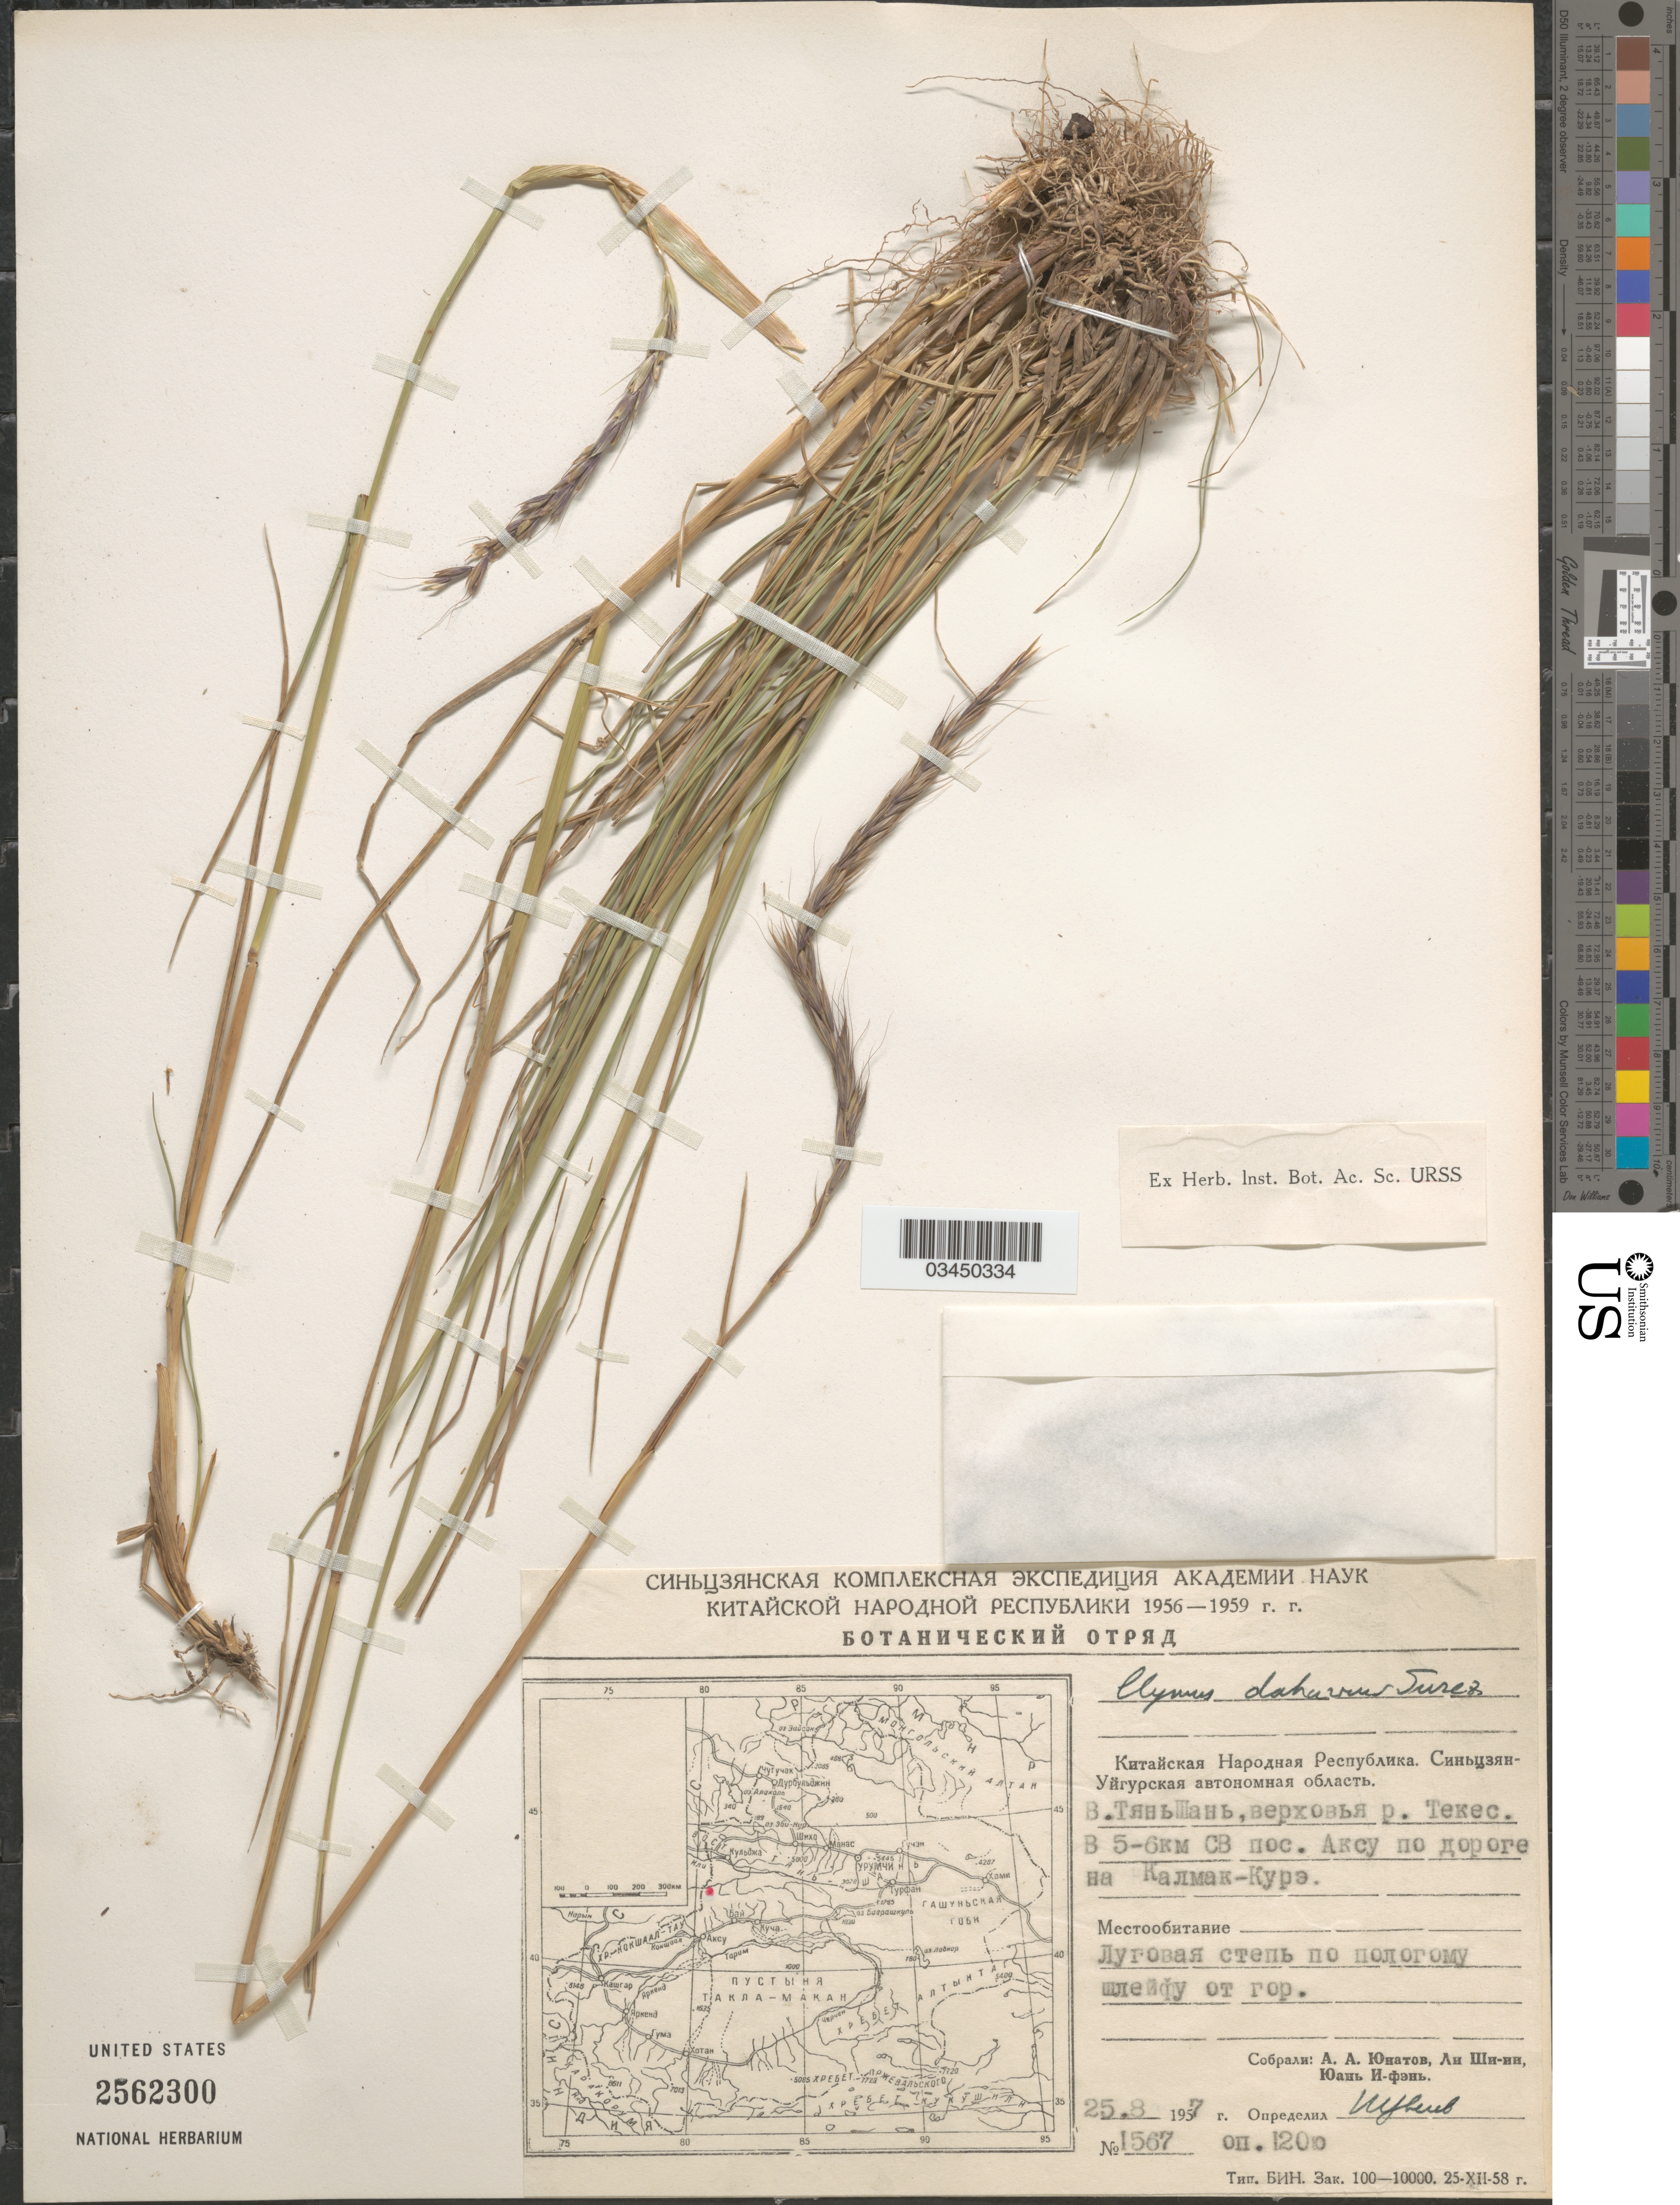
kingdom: Plantae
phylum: Tracheophyta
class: Liliopsida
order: Poales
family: Poaceae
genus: Elymus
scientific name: Elymus dahuricus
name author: Turcz. ex Griseb.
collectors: A. Unatov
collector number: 1567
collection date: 1957-08-25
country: China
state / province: Xinjiang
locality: River Tekes, 5-6 km SE of Aksu on the road Kalmak-Kure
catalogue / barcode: US 2562300